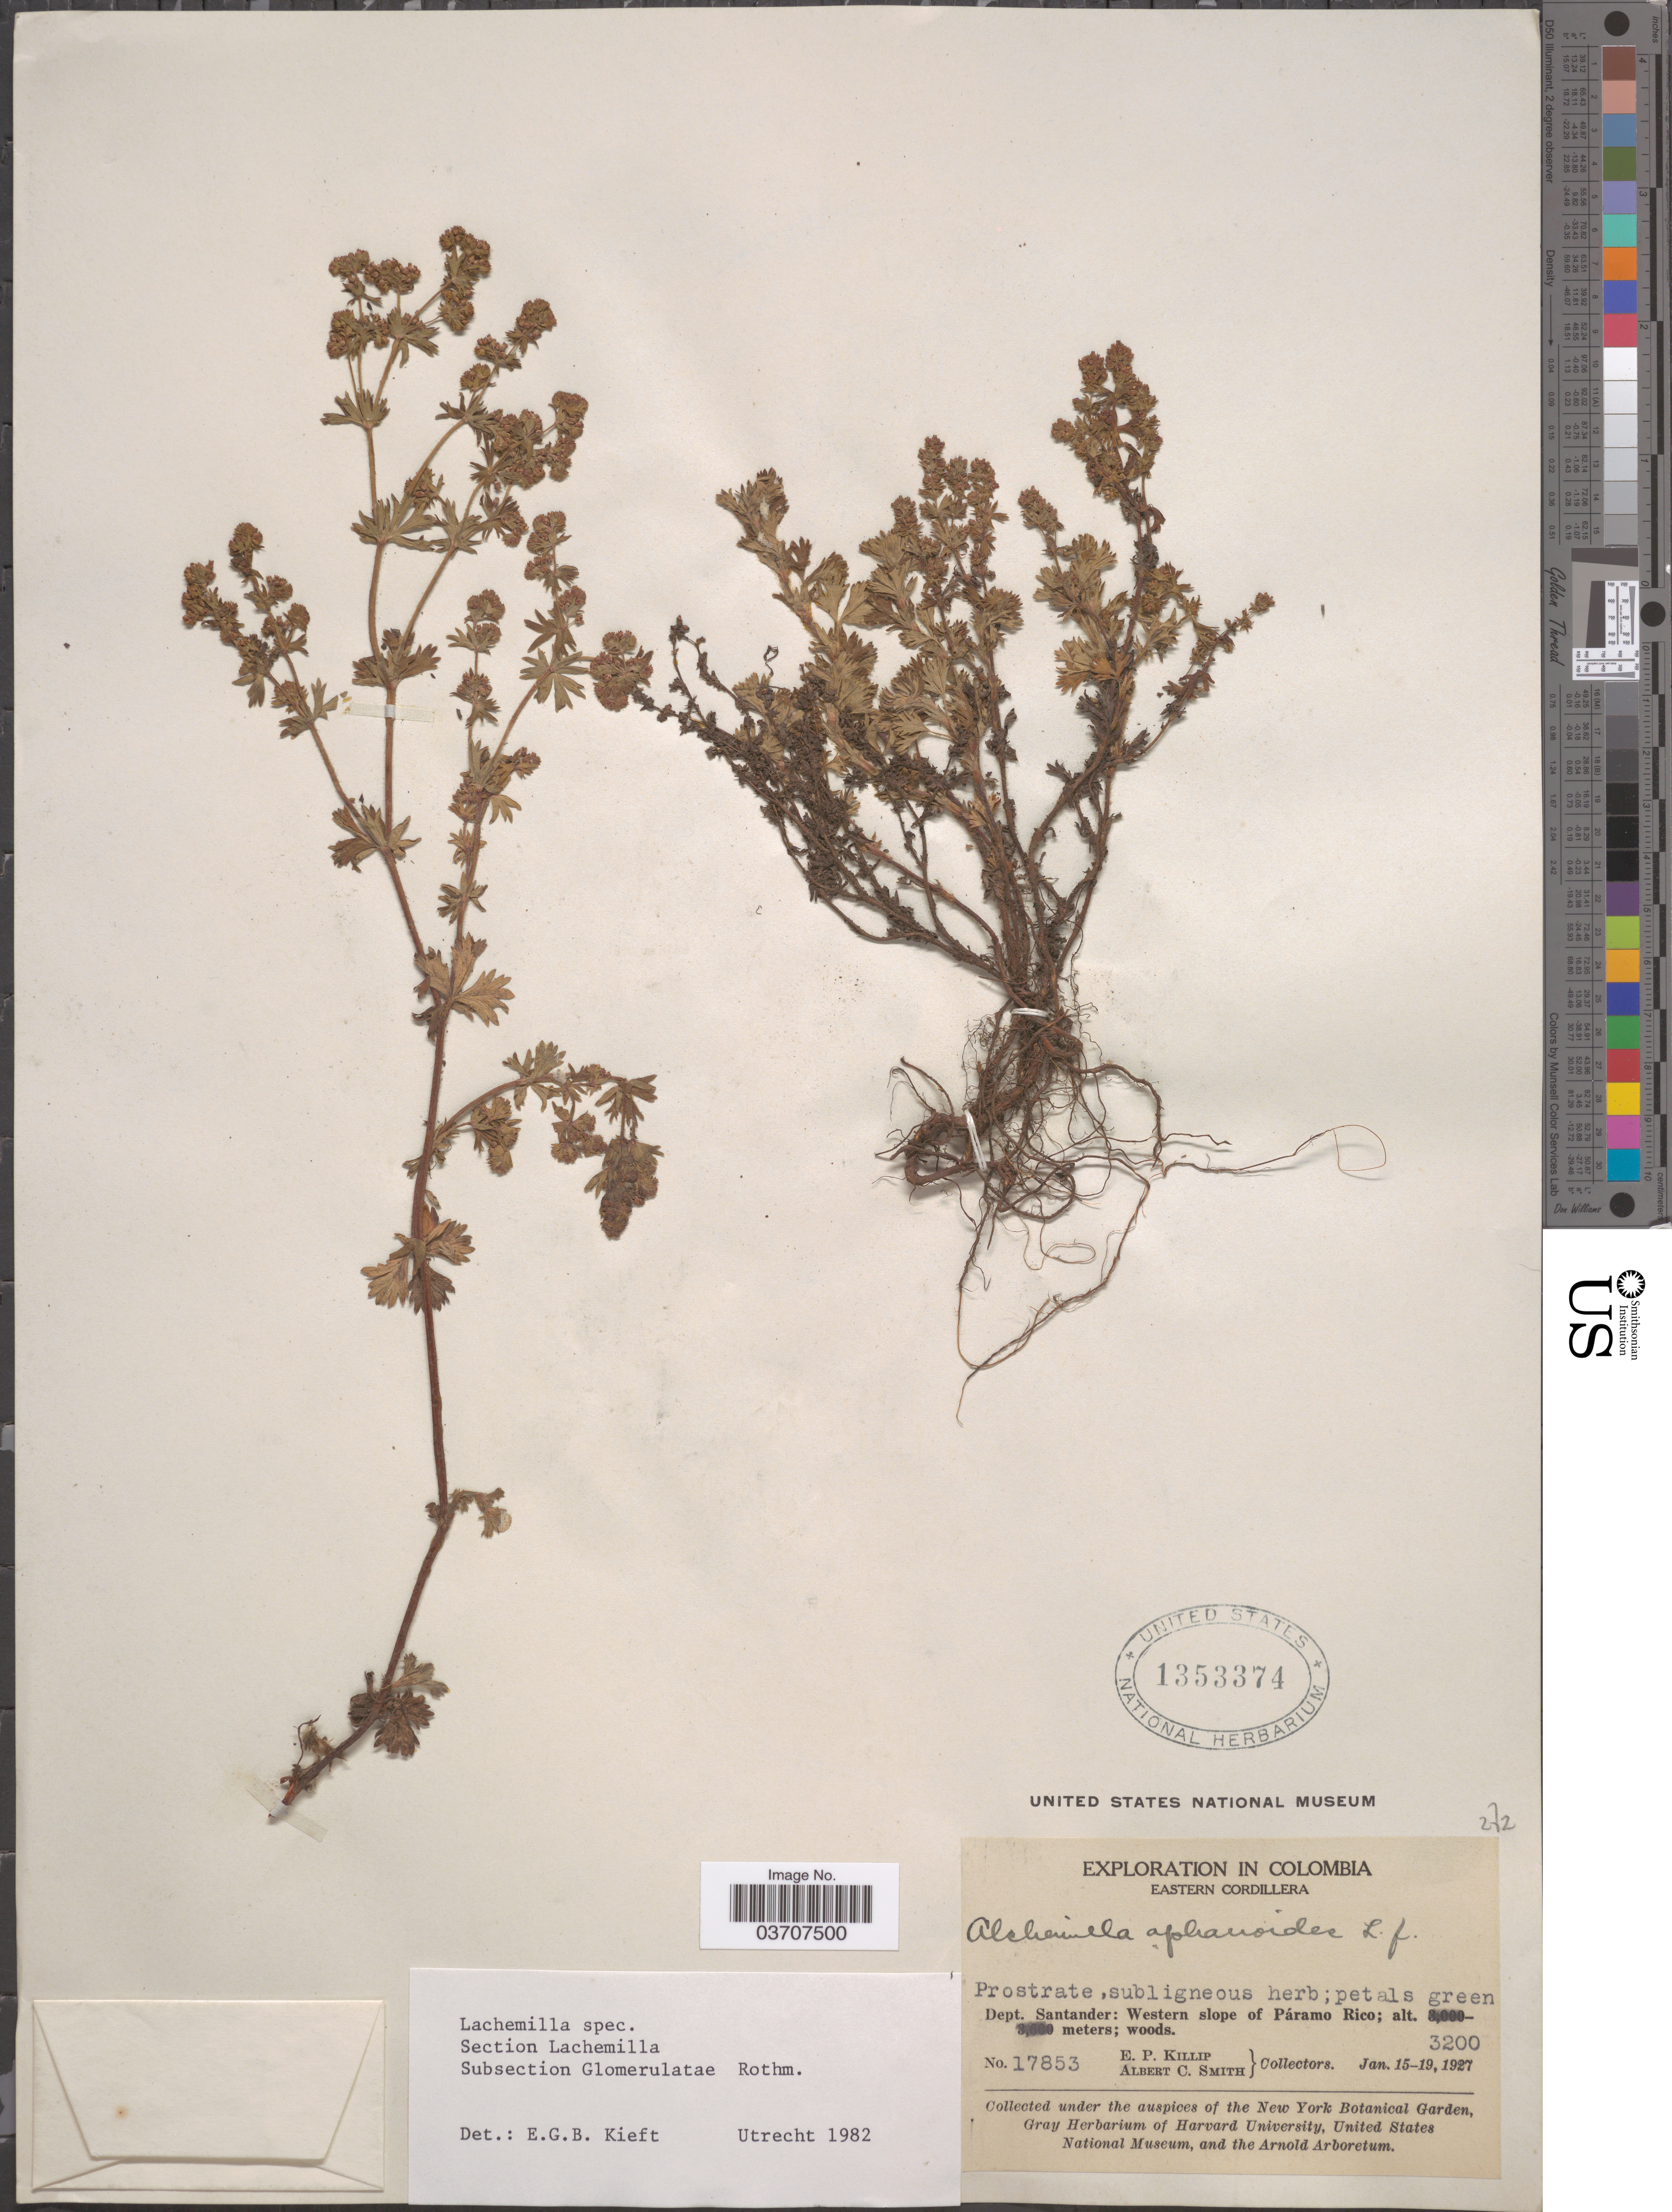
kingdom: Plantae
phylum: Tracheophyta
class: Magnoliopsida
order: Rosales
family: Rosaceae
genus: Lachemilla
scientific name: Lachemilla sp.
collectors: E. P. Killip & A. C. Smith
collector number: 17853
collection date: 1927-01-15/1927-01-19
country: Colombia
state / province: Santander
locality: Eastern Cordillera. Dept. Santander: Western slope of Páramo Rico.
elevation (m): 3200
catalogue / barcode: US 1353374